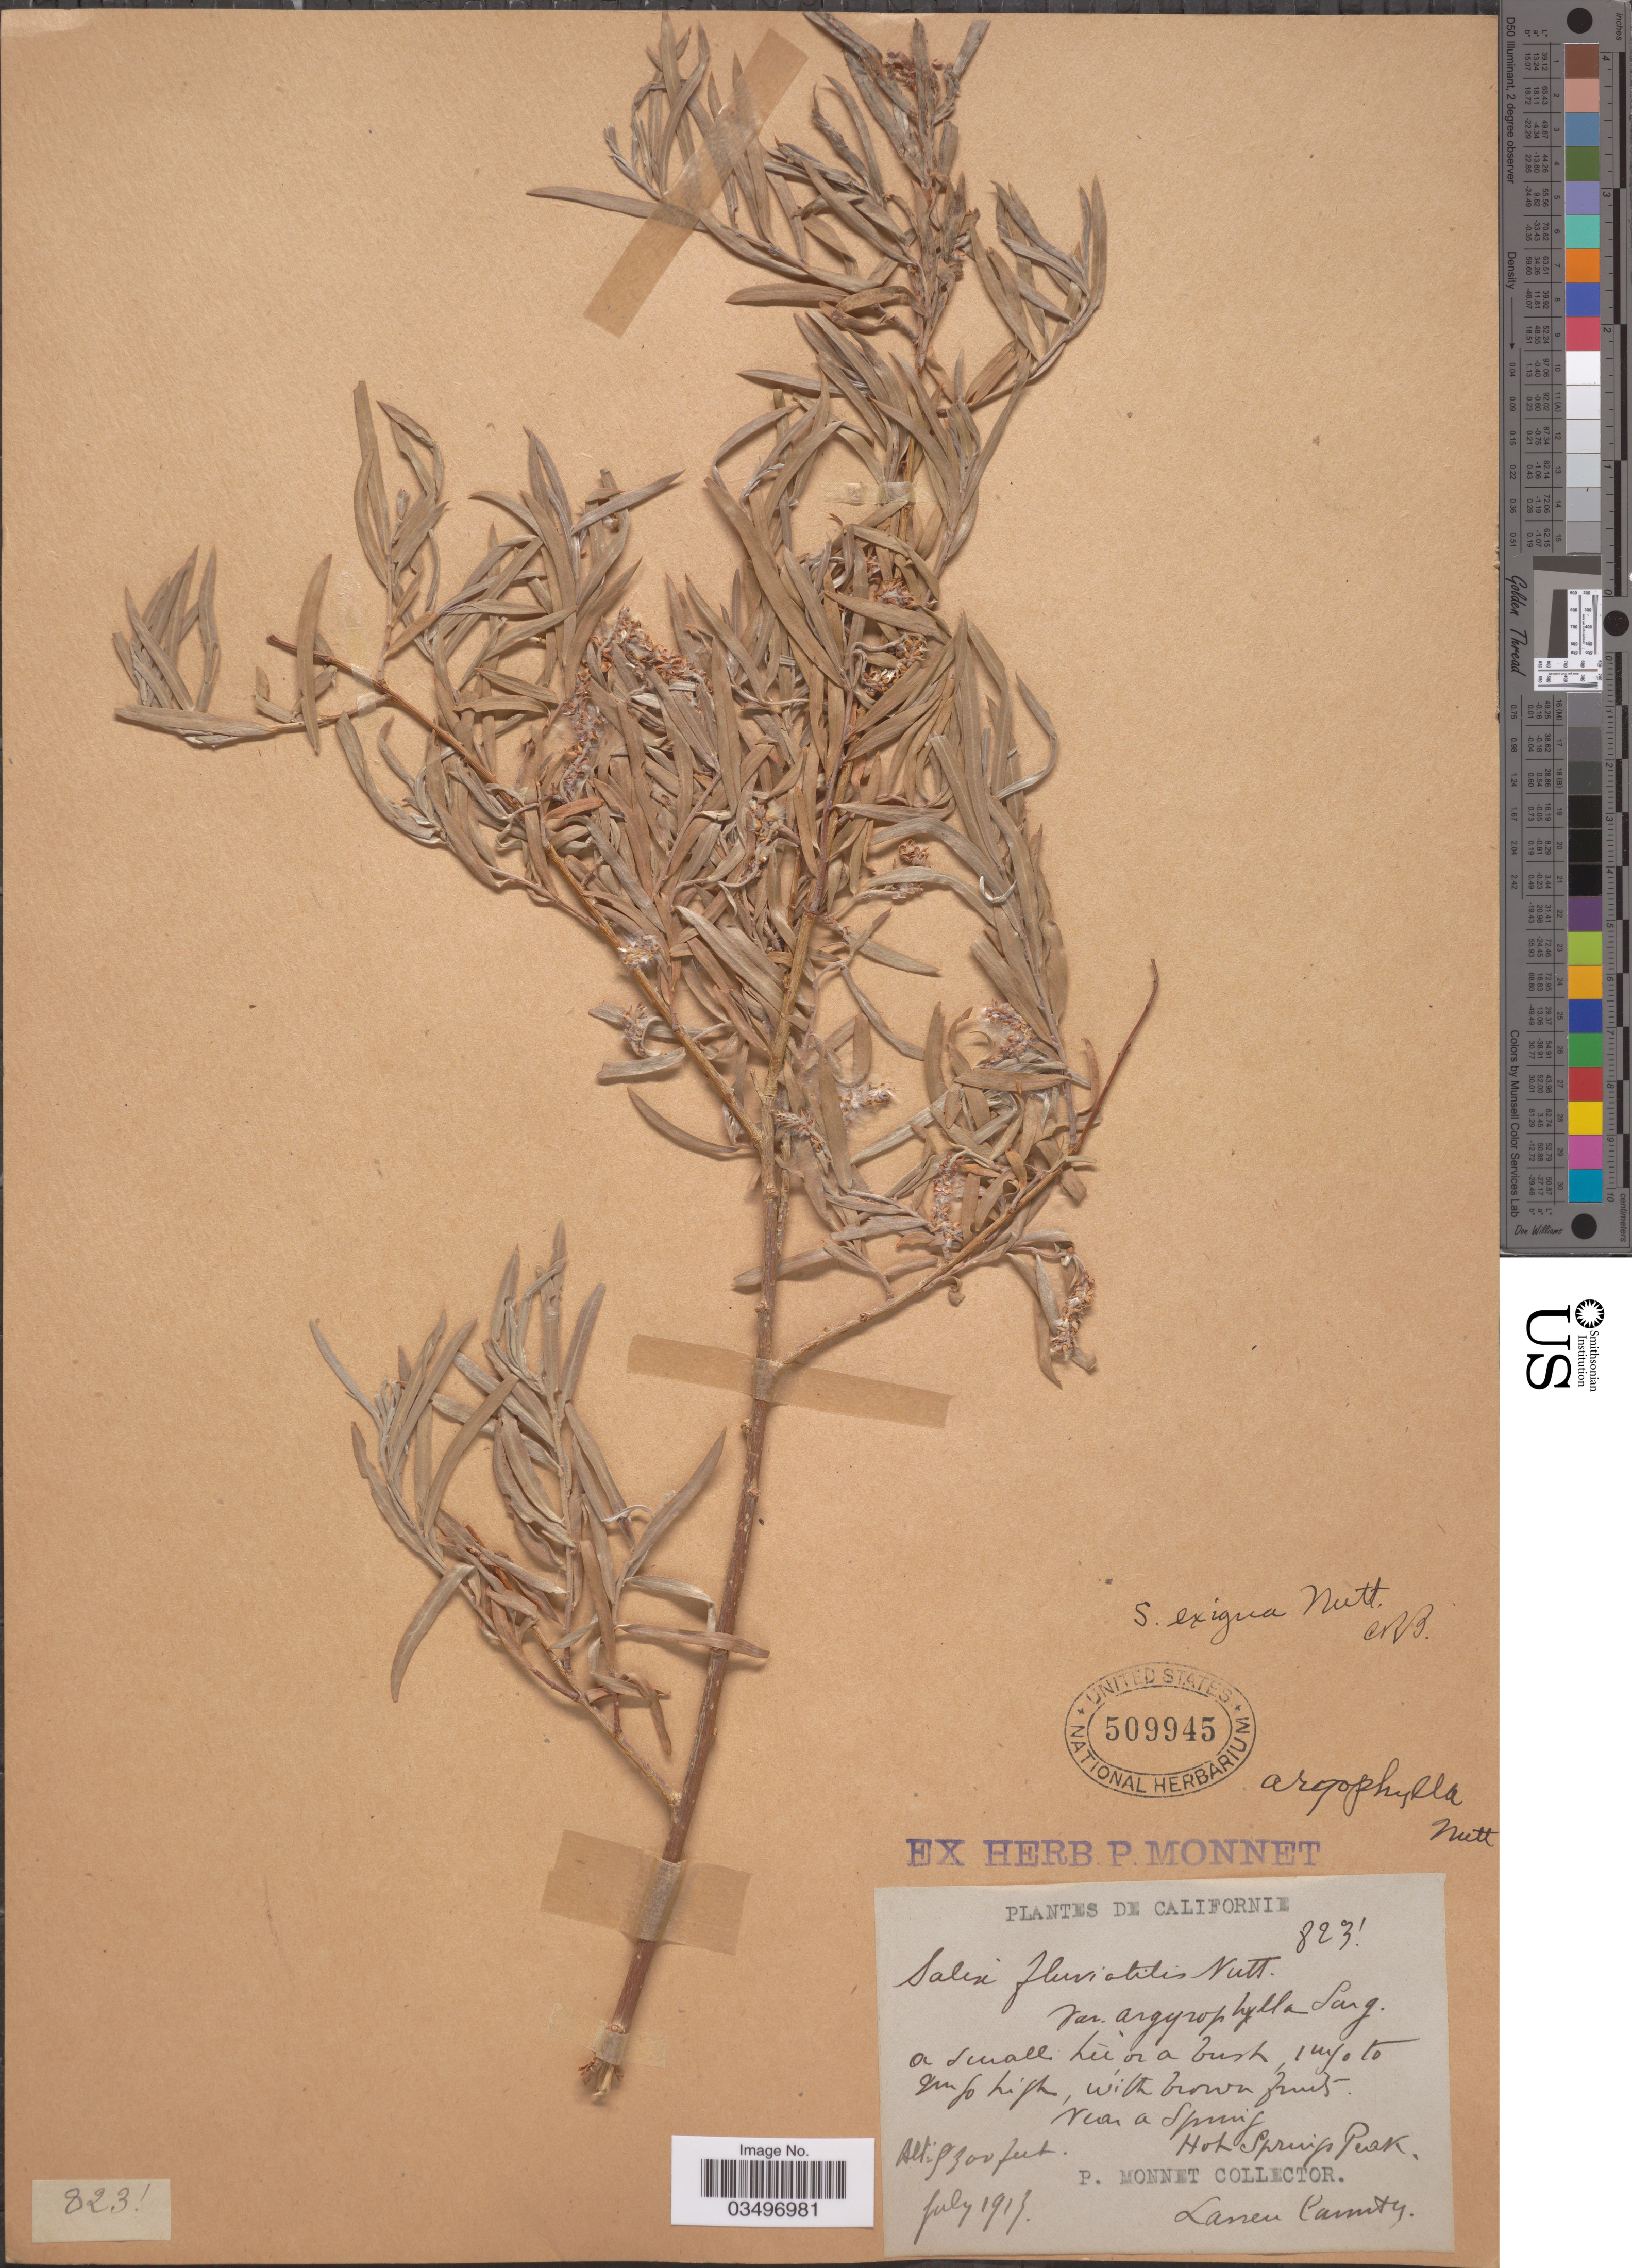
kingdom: Plantae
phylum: Tracheophyta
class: Magnoliopsida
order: Malpighiales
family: Salicaceae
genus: Salix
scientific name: Salix exigua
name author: Nutt.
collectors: P. Monnet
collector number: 823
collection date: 1915-07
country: United States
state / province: California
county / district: Lassen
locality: Near a Spring, Hot Springs Peak. Lanen County.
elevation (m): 91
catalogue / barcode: US 509945